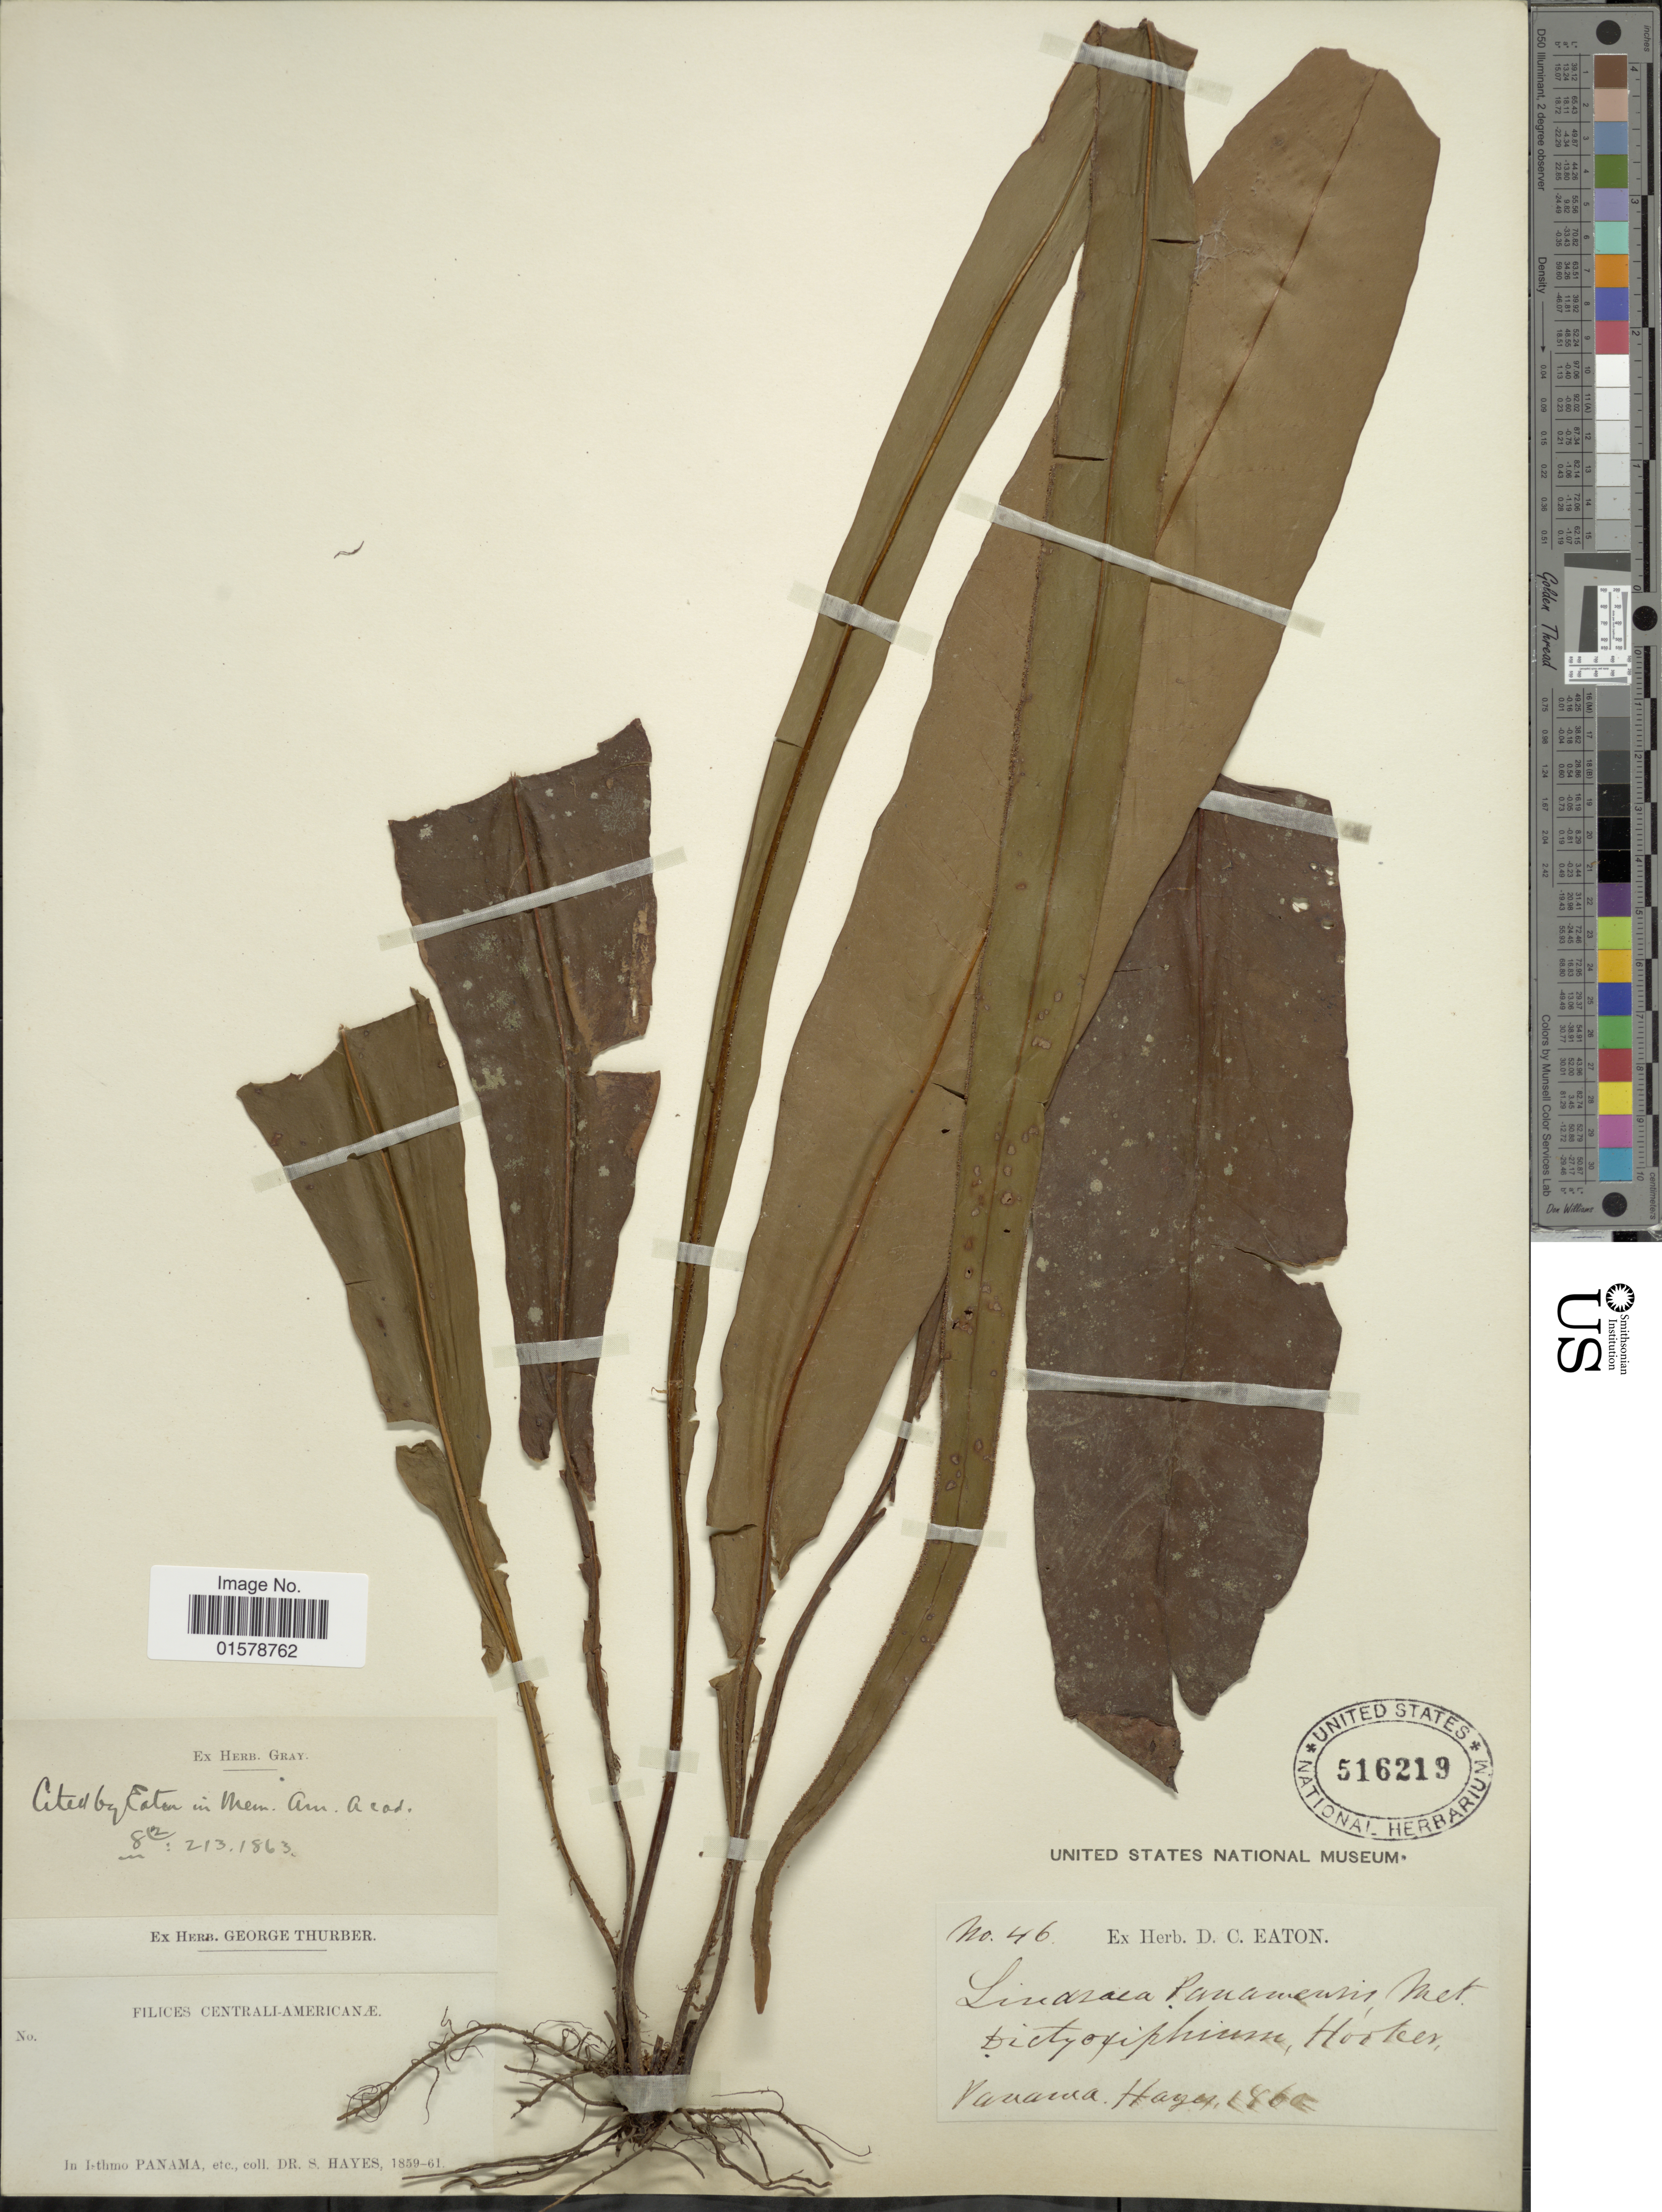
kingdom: Plantae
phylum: Tracheophyta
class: Polypodiopsida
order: Polypodiales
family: Tectariaceae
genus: Tectaria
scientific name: Tectaria panamensis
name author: (Hook.) R.M. Tryon & A.F. Tryon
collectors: S. Hayes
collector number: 46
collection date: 1860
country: Panama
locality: In Isthmo Panama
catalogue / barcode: US 516219